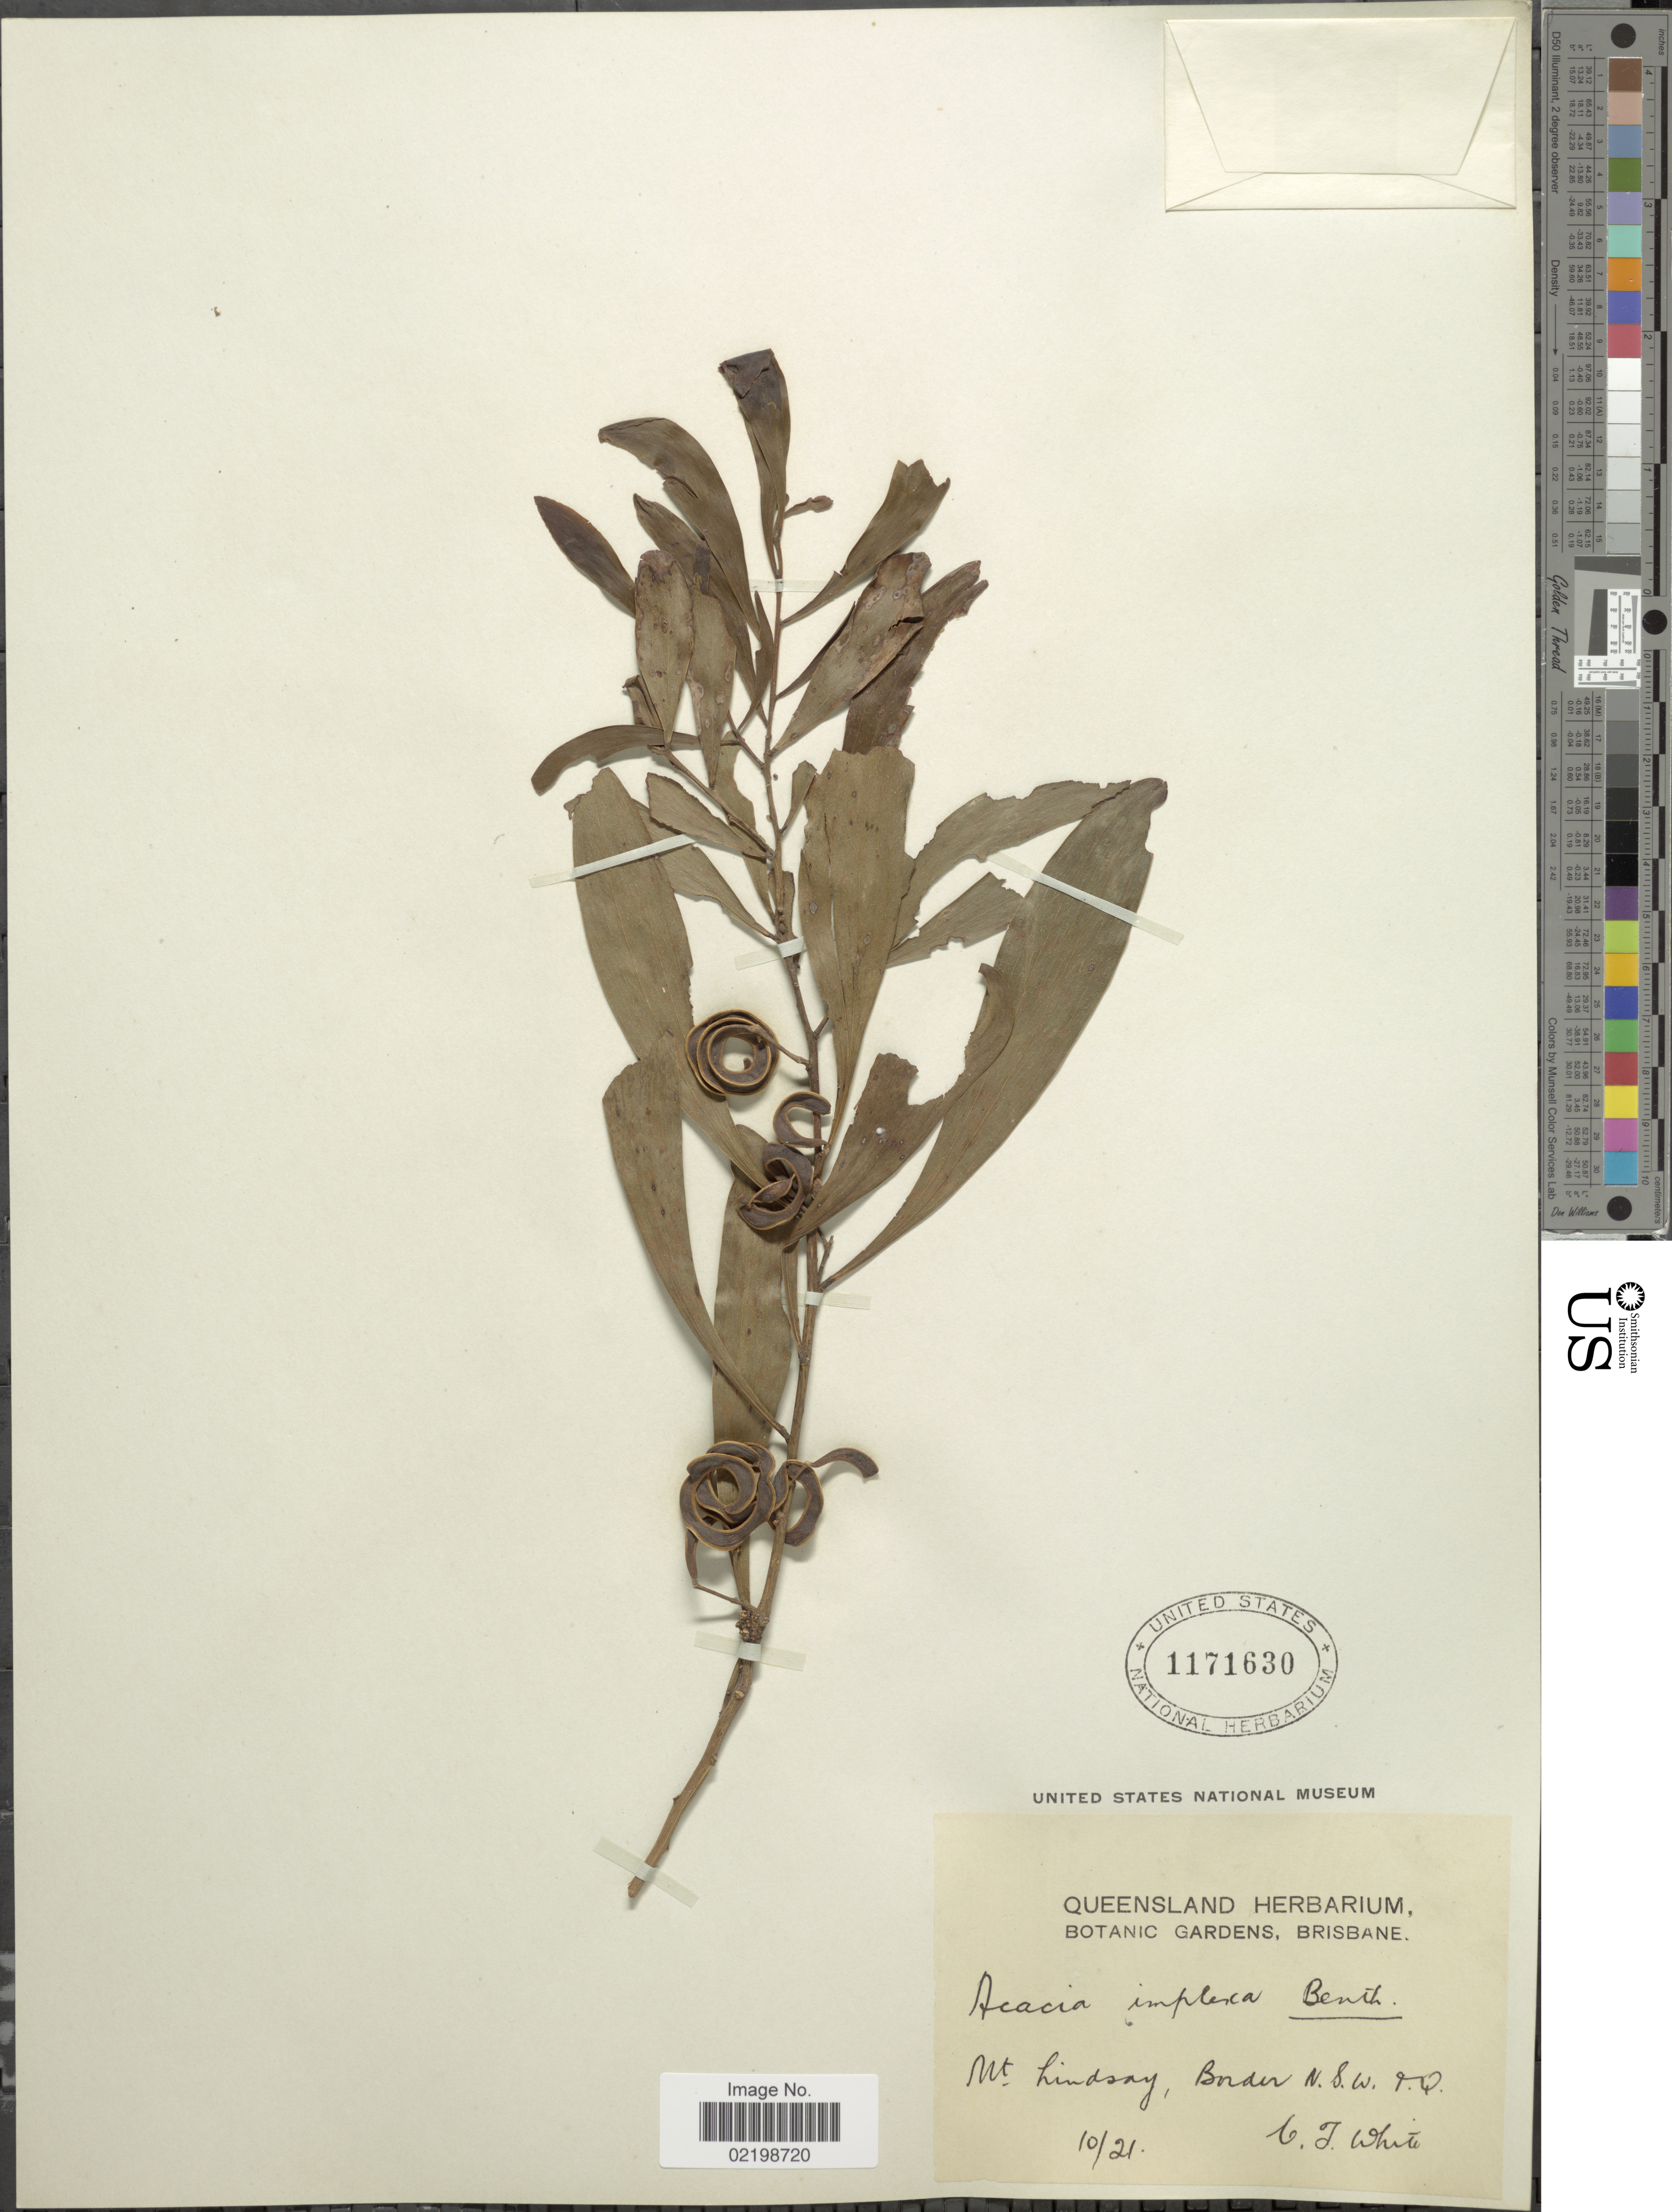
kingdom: Plantae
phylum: Tracheophyta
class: Magnoliopsida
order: Fabales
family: Fabaceae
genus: Acacia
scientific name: Acacia implexa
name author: Benth.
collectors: C. T. White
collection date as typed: Transcribed d/m/y: /10/21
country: Australia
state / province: New South Wales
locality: Mt. Linday, border .N.S.W. T.Q.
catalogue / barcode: US 1171630